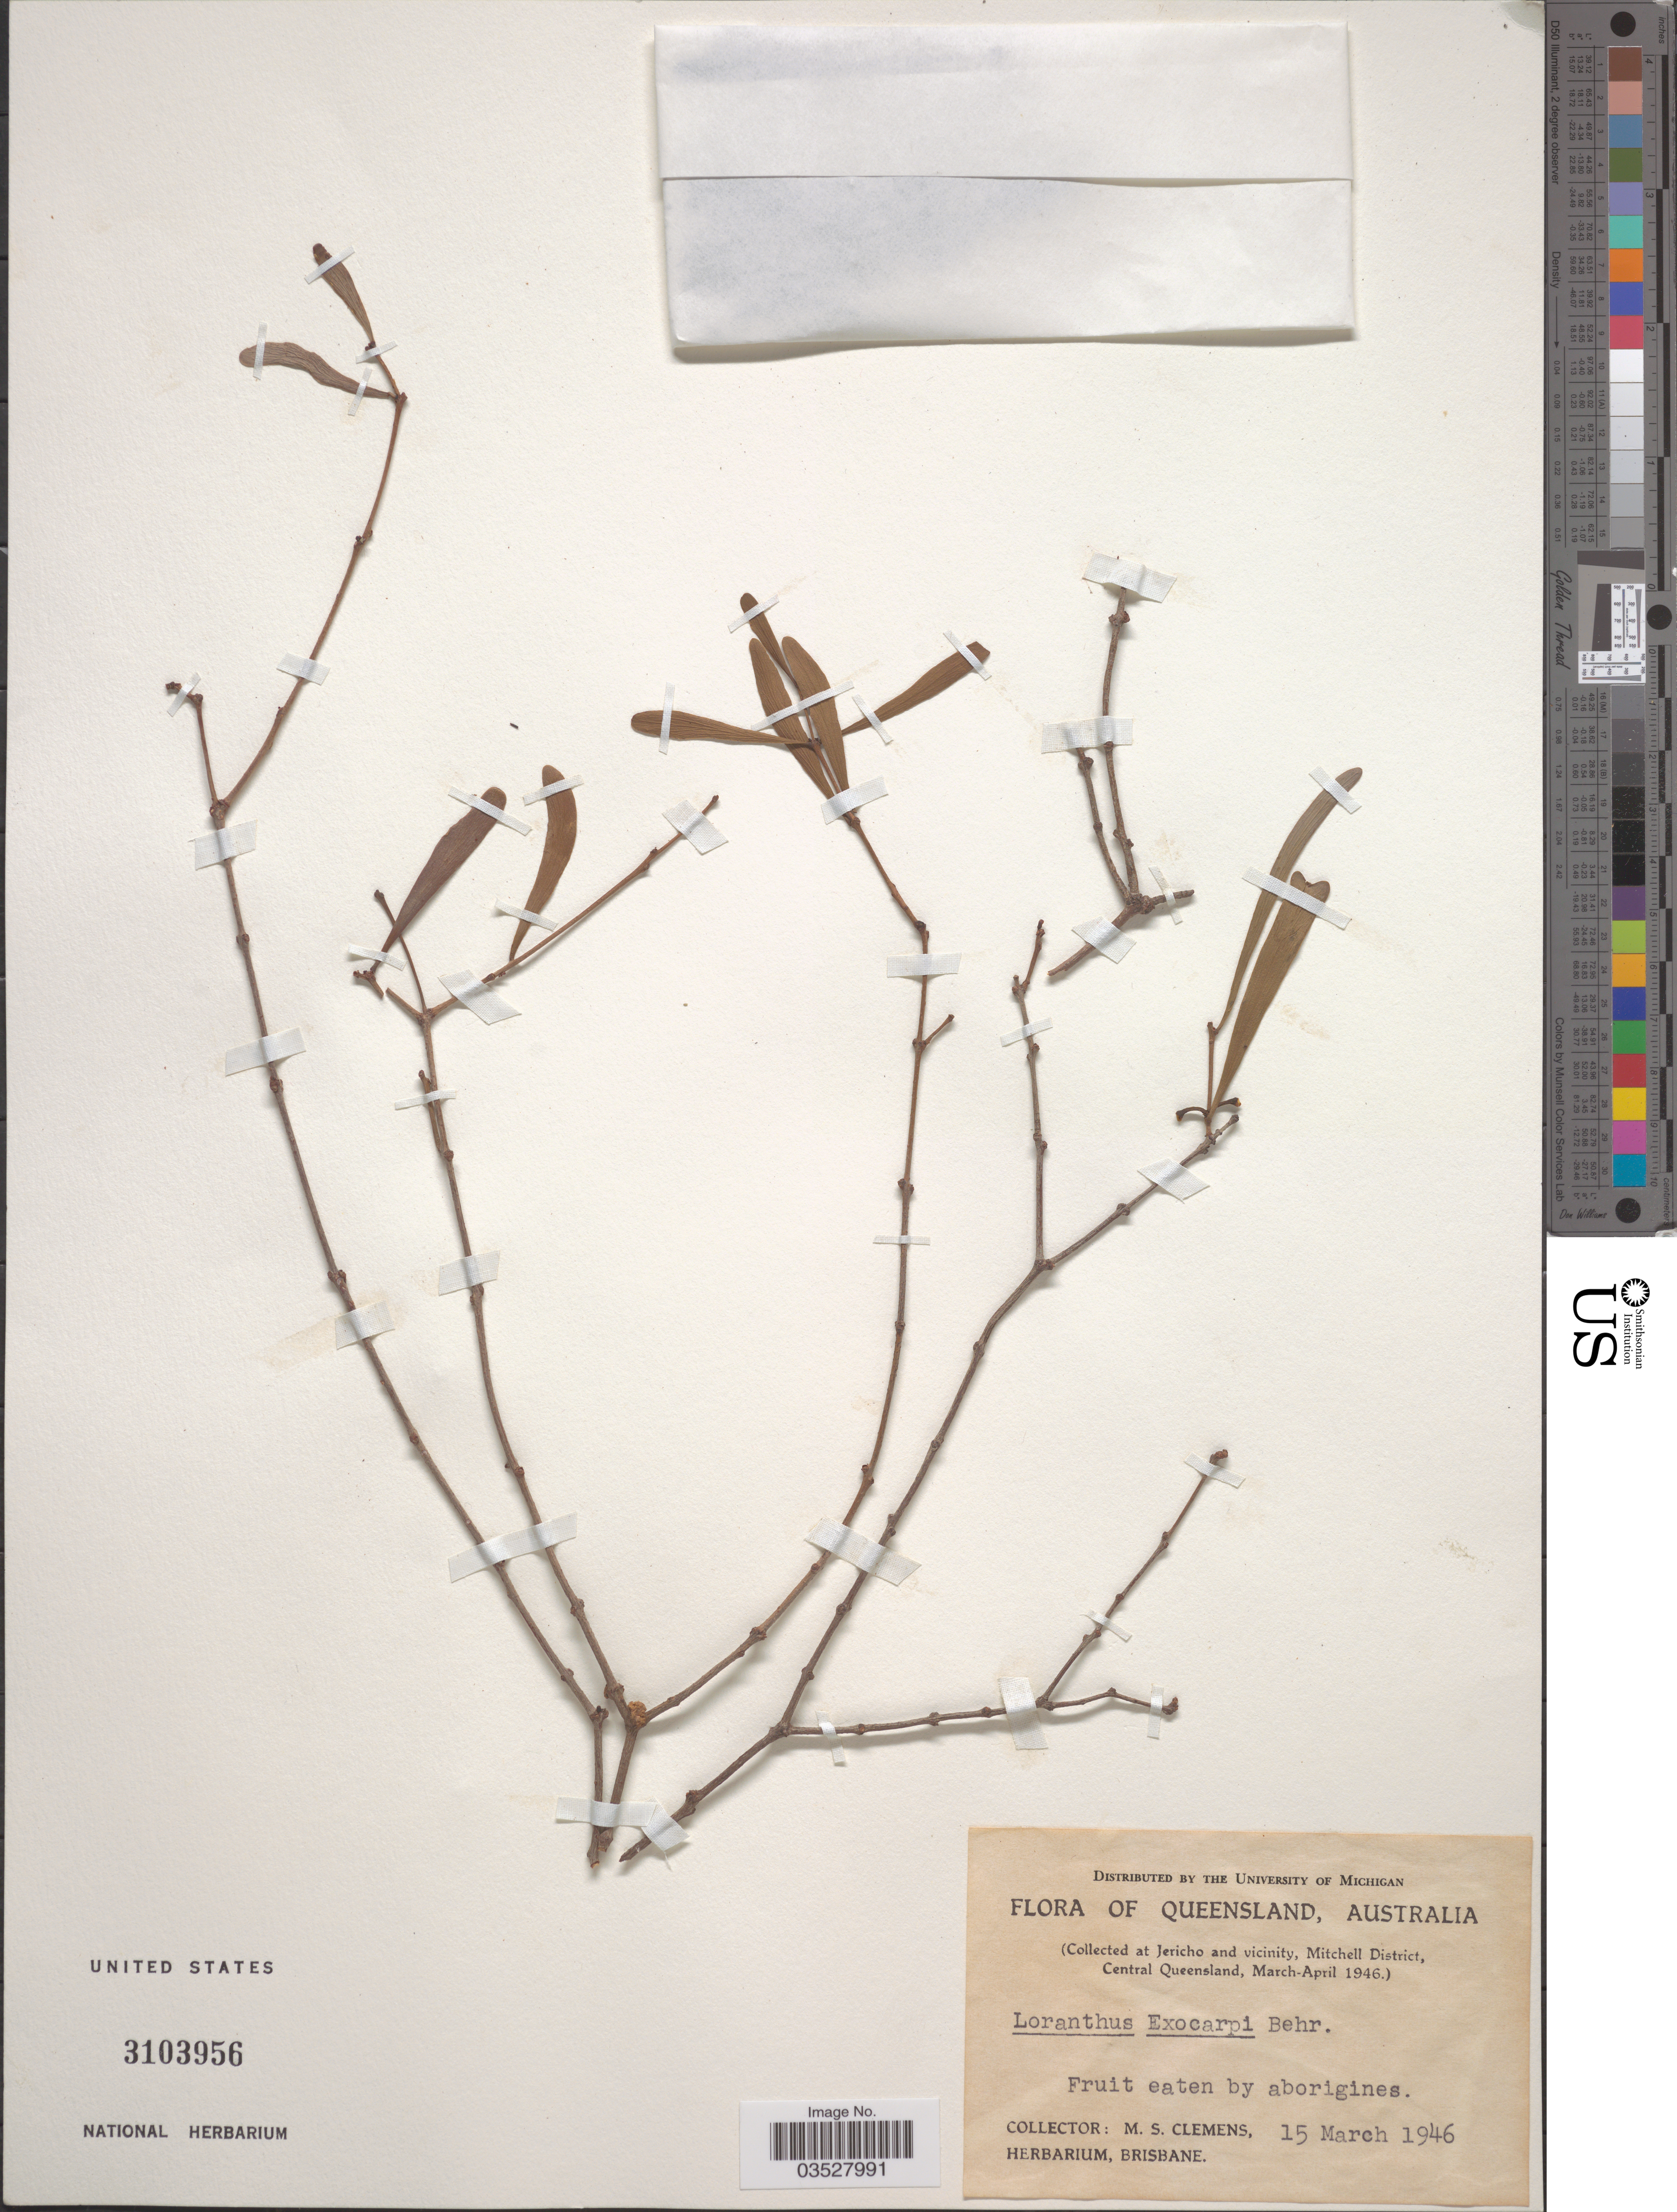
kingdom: Plantae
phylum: Tracheophyta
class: Magnoliopsida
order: Santalales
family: Loranthaceae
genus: Lysiana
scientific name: Lysiana exocarpi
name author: Tiegh.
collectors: M. S. Clemens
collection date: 1946-03-15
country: Australia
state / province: Queensland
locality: At Jericho and vicinity, Mitchell District, Central Queensland.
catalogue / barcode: US 3103956